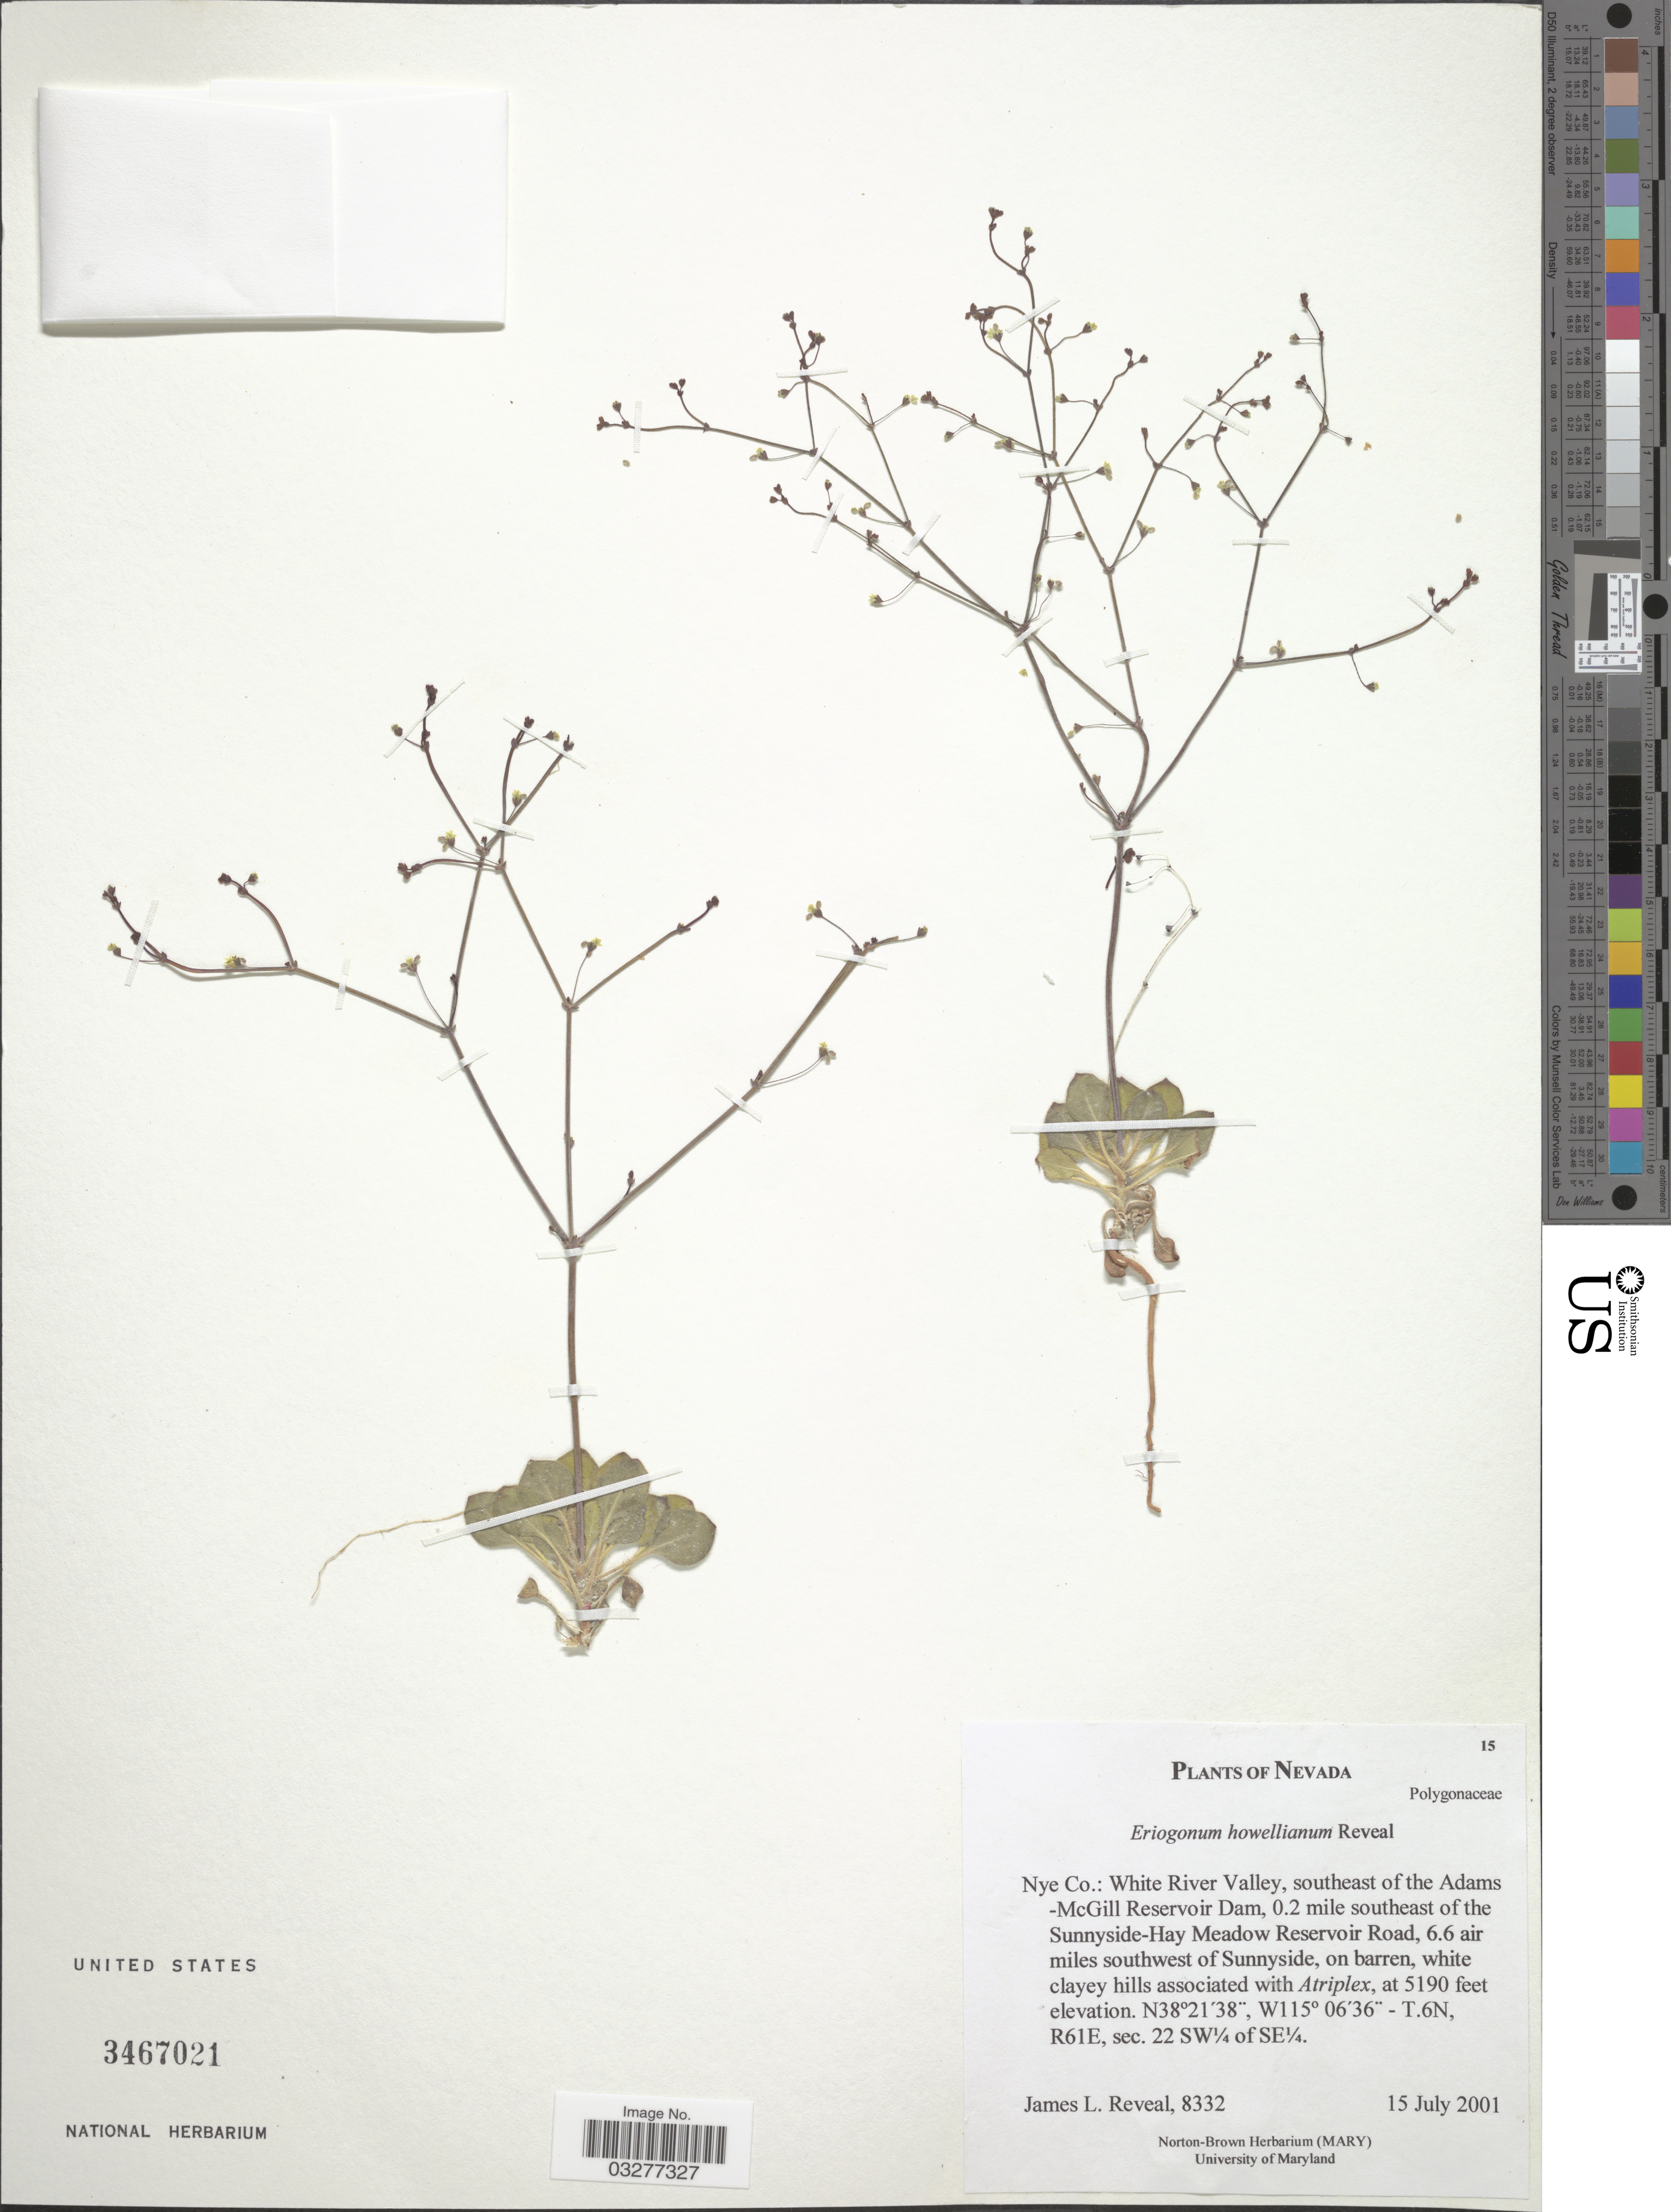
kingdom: Plantae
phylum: Tracheophyta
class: Magnoliopsida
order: Caryophyllales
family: Polygonaceae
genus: Eriogonum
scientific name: Eriogonum howellianum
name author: Reveal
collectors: J. L. Reveal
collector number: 8332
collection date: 2001-07-15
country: United States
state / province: Nevada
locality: Nye Co.: White River Valley, southeast of the Adams-McGill Reservoir Dam, 0.2 mile southeast of the Sunnyside-Hay Meadow Reservoir Road, 6.6 air miles southwest of Sunnyside. T6N, R61E, sec.22 SW¼ of SE¼.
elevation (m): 1582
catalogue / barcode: US 3467021